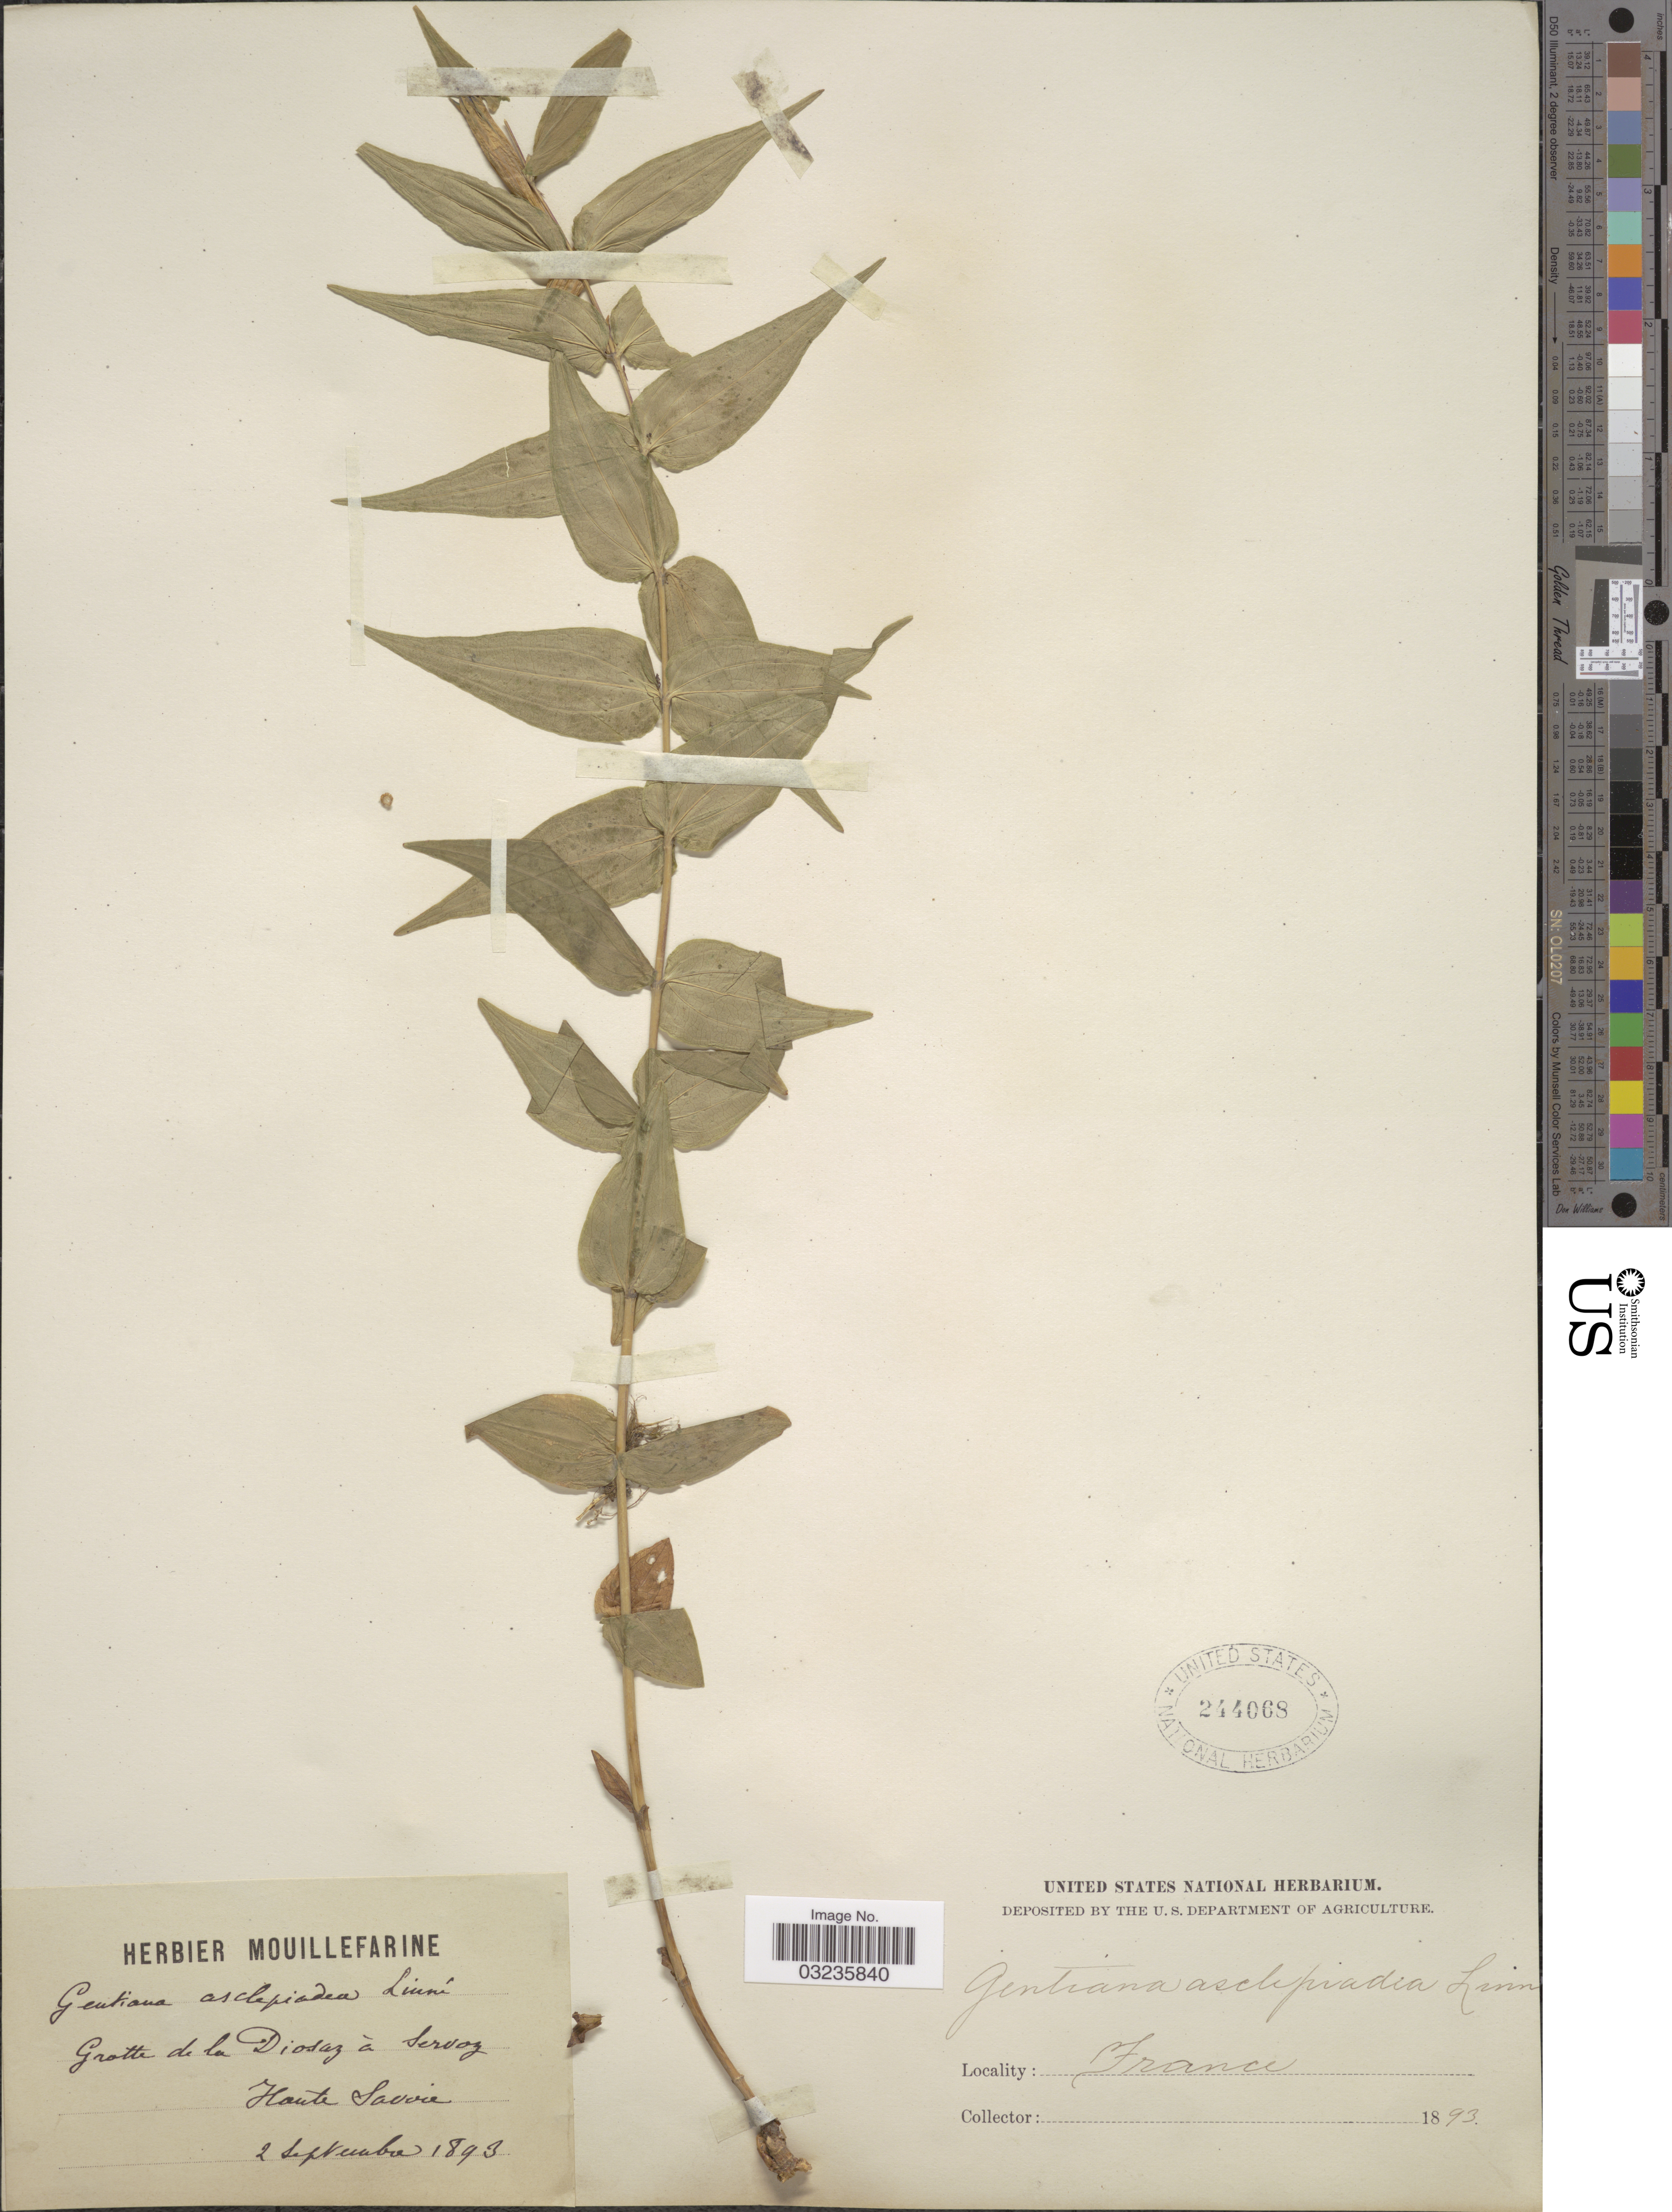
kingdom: Plantae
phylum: Tracheophyta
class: Magnoliopsida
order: Gentianales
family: Gentianaceae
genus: Gentiana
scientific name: Gentiana asclepiadea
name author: L.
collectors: ex herb. Mouillefarine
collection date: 1893-09-02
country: France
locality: Grotte de la Diosaz à Servoz. Haute Savoie.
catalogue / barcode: US 244068